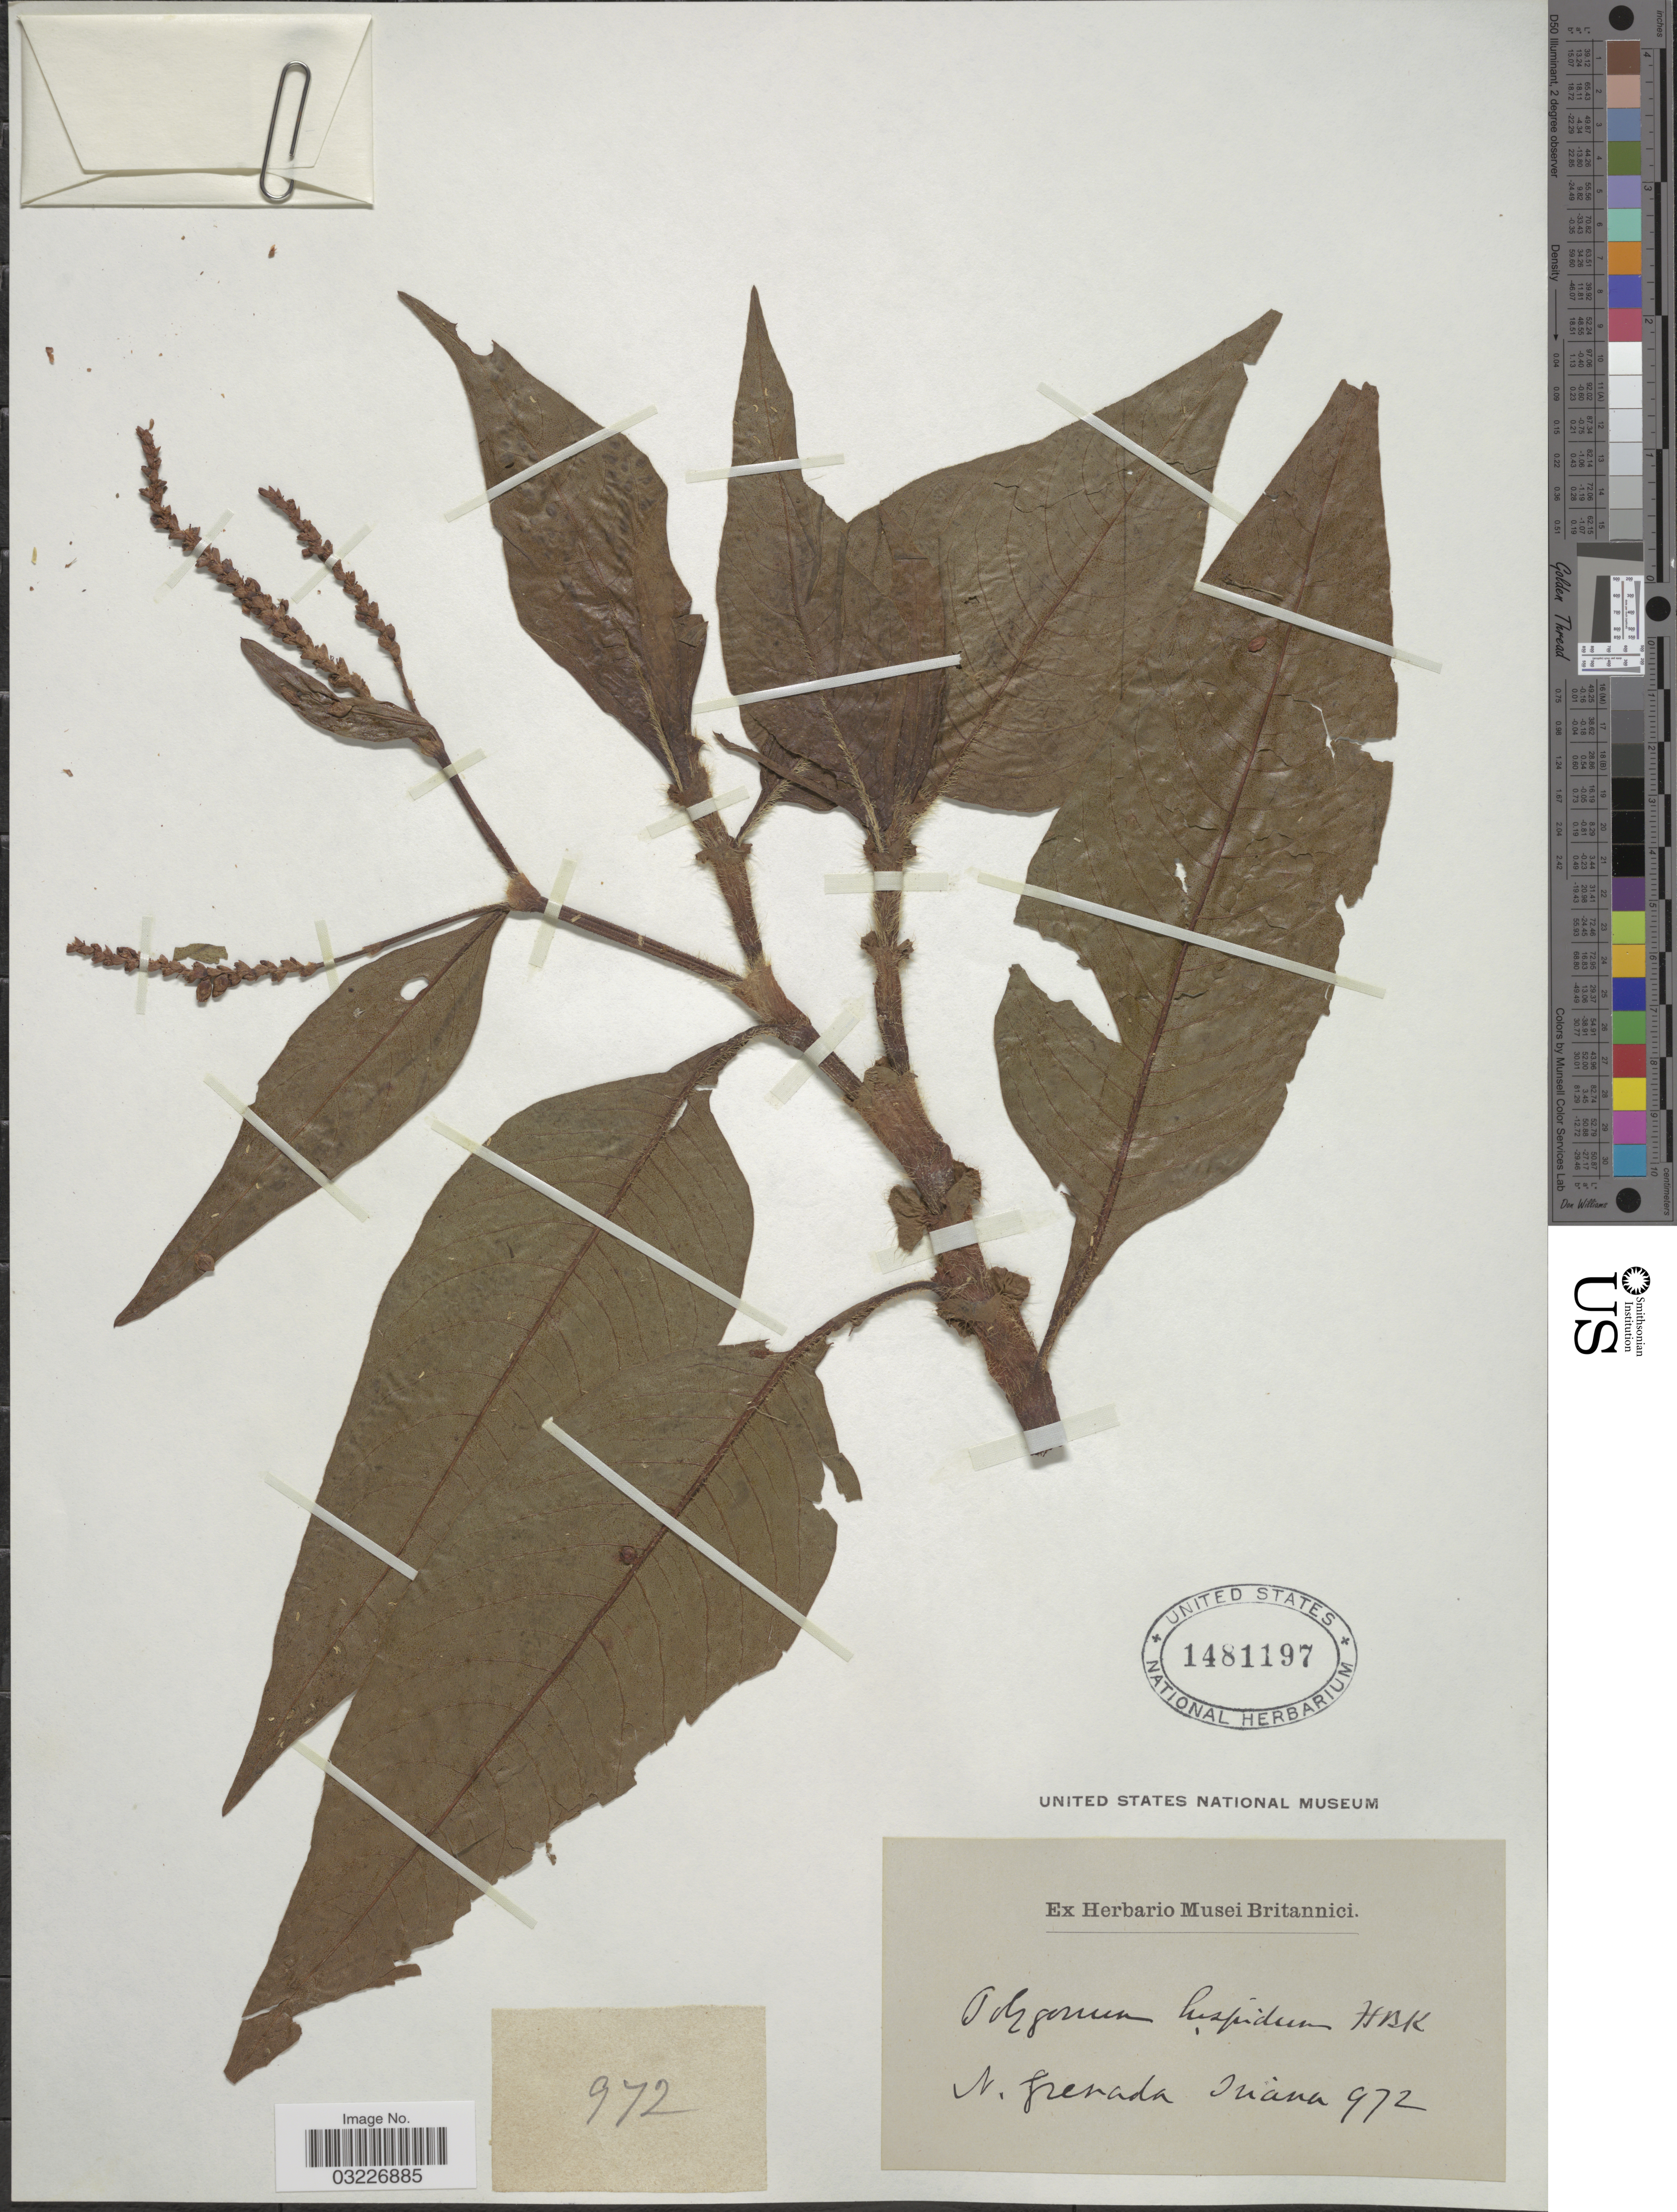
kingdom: Plantae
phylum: Tracheophyta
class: Magnoliopsida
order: Caryophyllales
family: Polygonaceae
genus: Polygonum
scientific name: Polygonum hispidum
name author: Kunth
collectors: Triana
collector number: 972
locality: N. Grenada.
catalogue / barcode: US 1481197